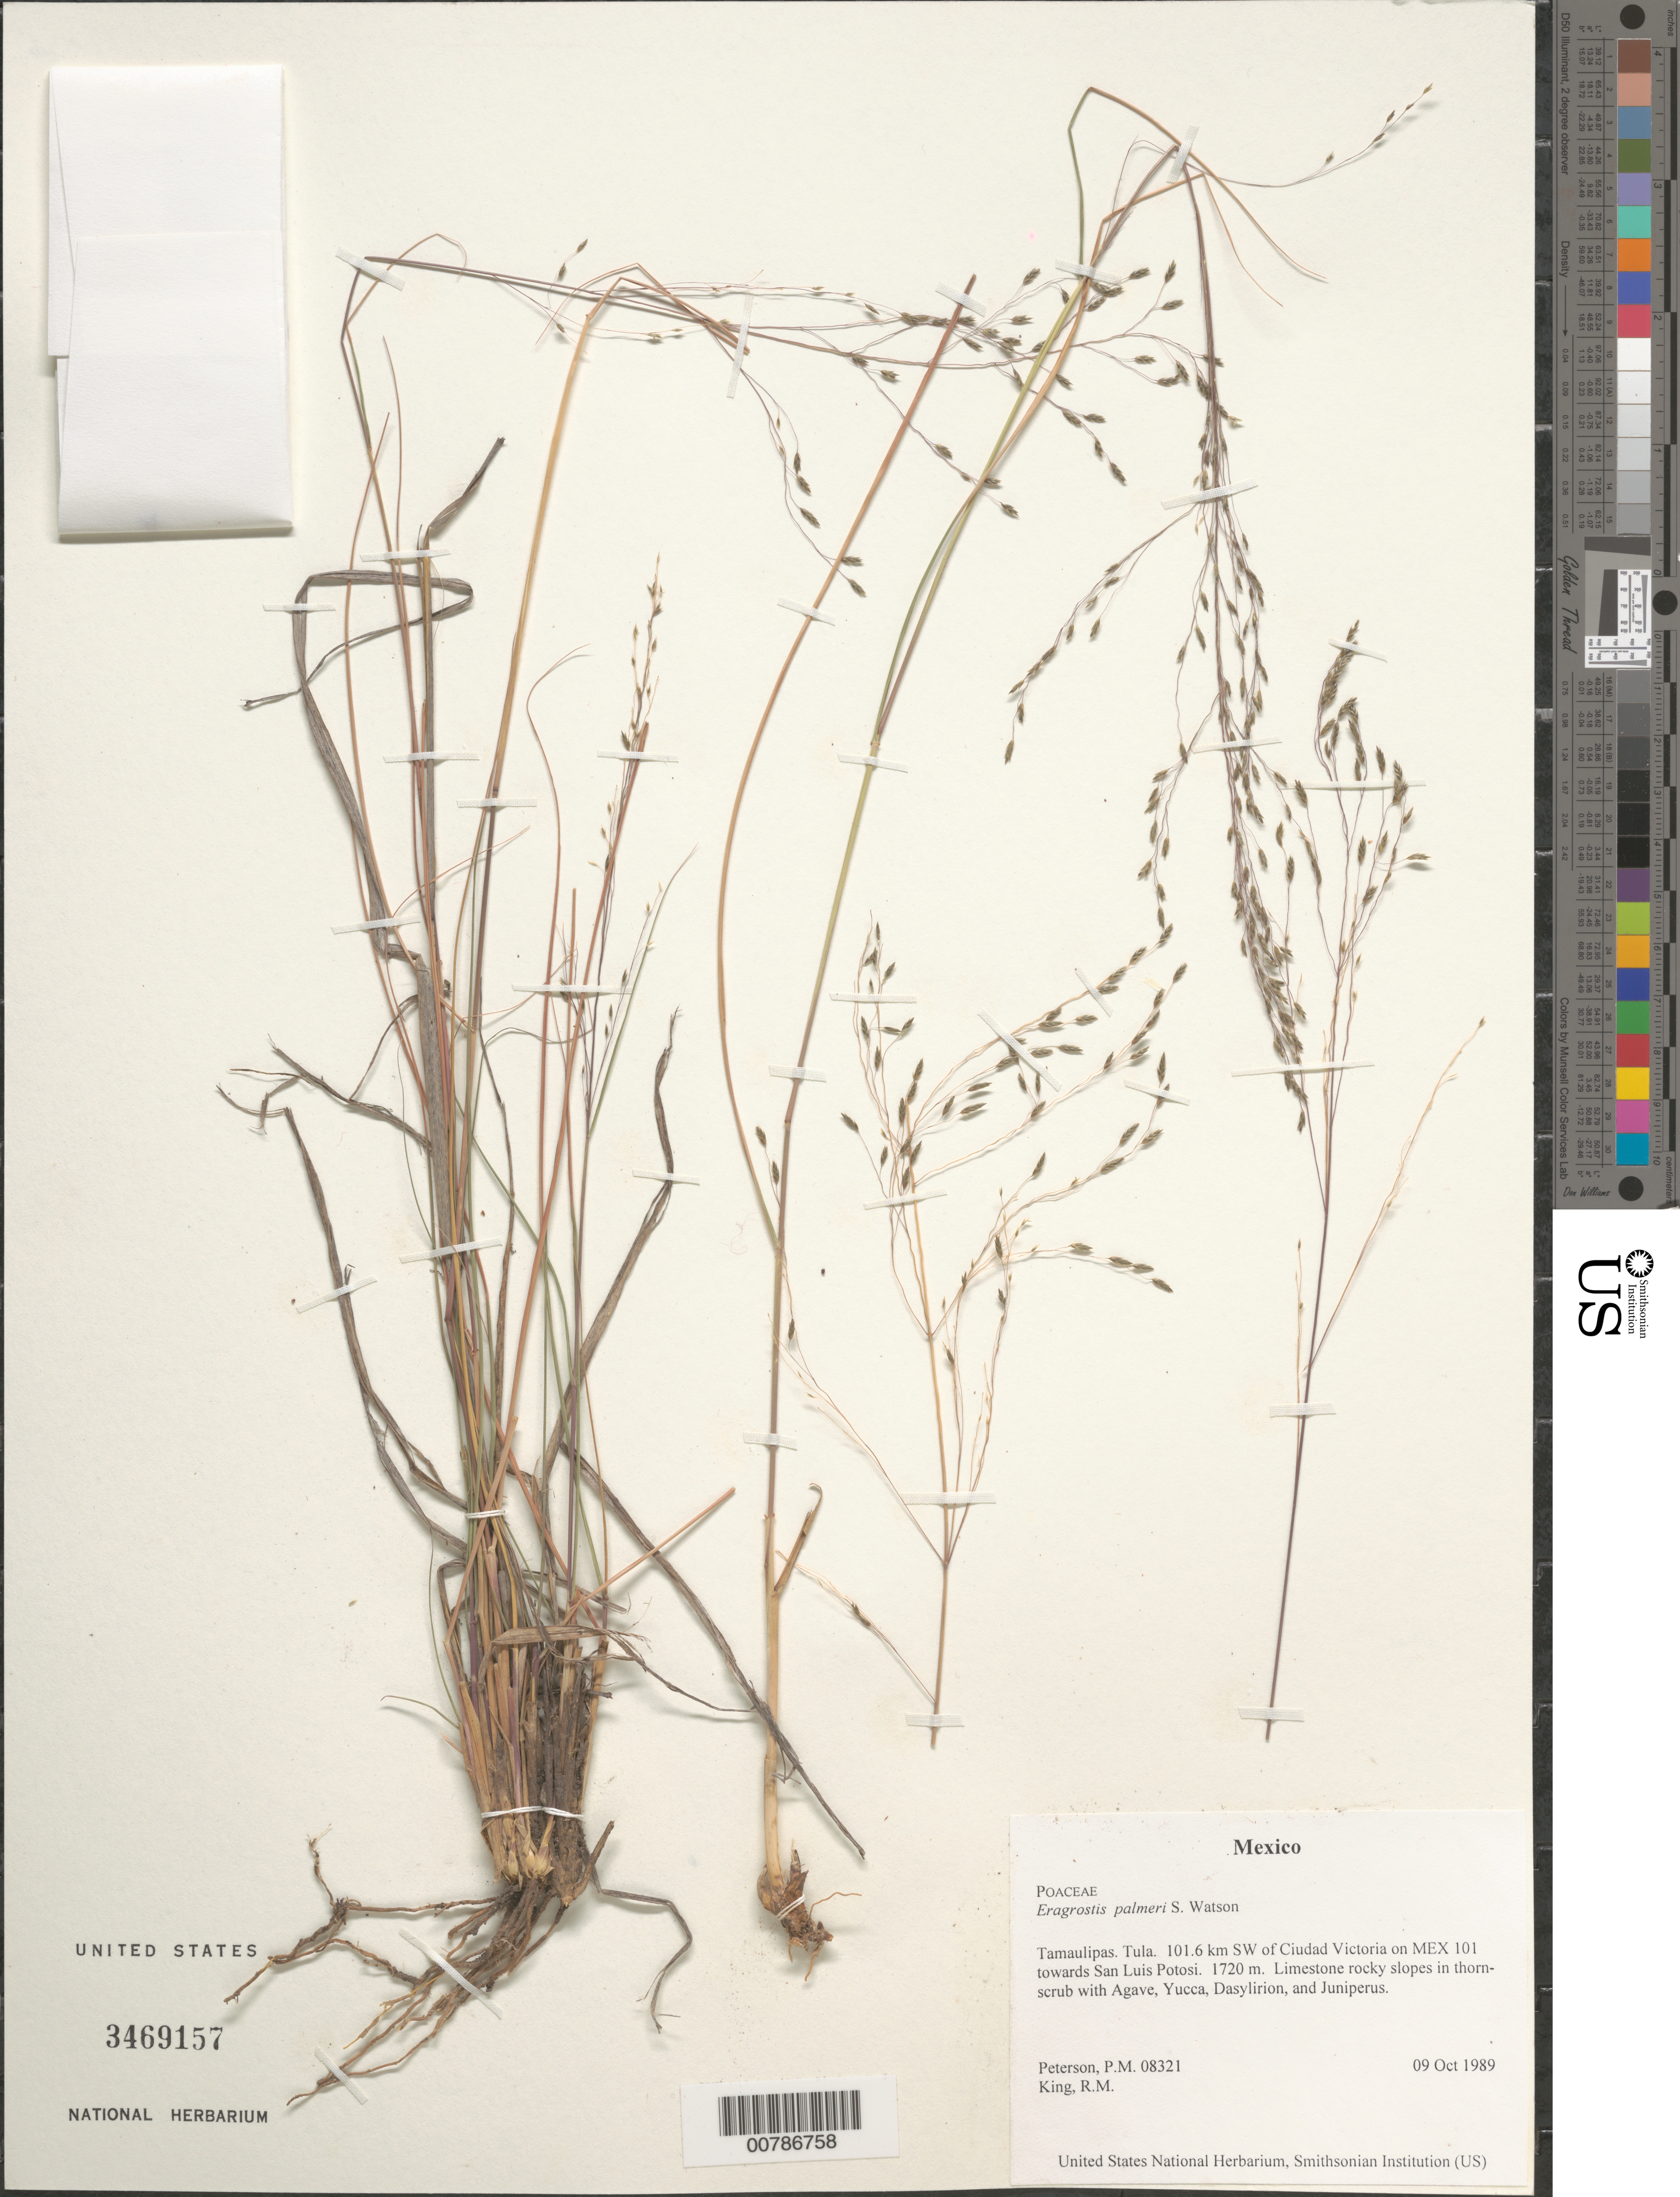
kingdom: Plantae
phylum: Tracheophyta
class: Liliopsida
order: Poales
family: Poaceae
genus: Eragrostis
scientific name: Eragrostis palmeri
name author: S. Watson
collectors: P. M. Peterson & R. M. King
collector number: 08321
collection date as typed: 09 Oct 1989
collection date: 1989-10-09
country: Mexico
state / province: Tamaulipas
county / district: Tula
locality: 101.6 km SW of Ciudad Victoria on MEX 101 towards San Luis Potosi.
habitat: Limestone rocky slopes in thorn-scrub with Agave, Yucca, Dasylirion, and Juniperus.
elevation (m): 1720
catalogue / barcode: US 3469157